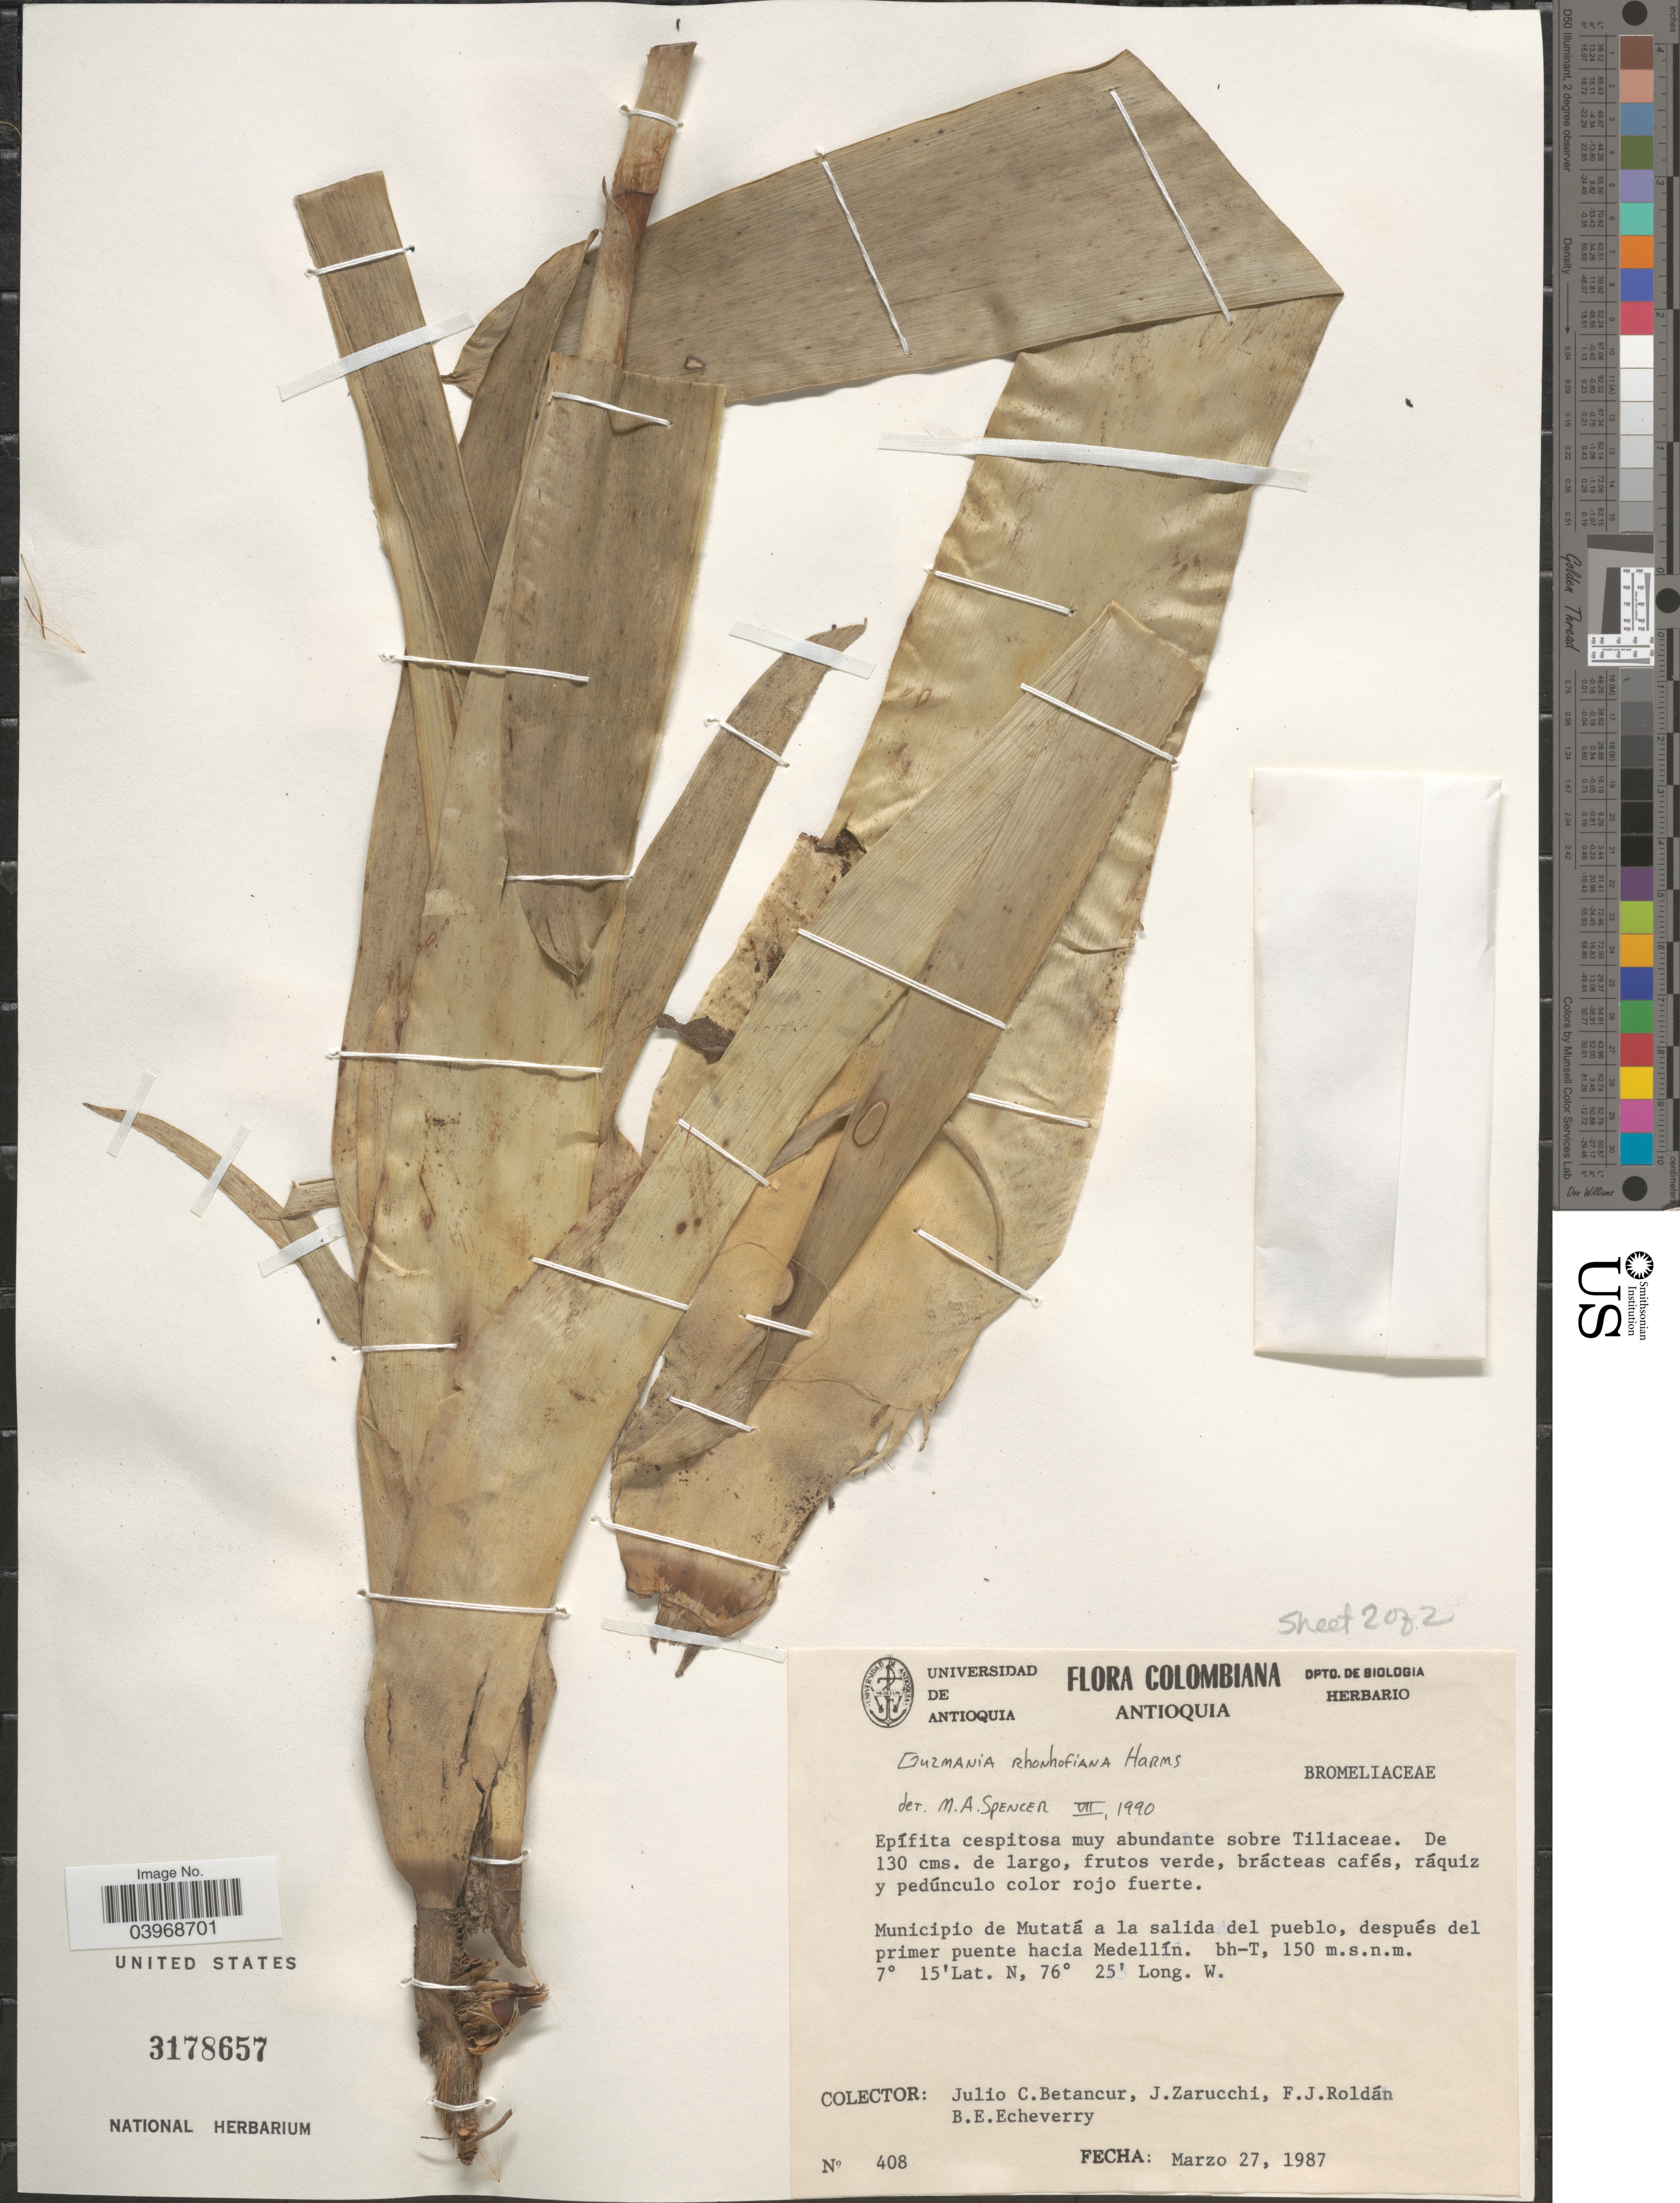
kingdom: Plantae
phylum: Tracheophyta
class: Liliopsida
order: Poales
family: Bromeliaceae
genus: Guzmania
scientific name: Guzmania rhonhofiana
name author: Harms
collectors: J. C. Betancur, J. L. Zarucchi, F. J. Roldán & B. Echeverry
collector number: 408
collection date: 1987-03-27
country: Colombia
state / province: Antioquia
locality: Municipio de Mutatá a la salida del pueblo, después del primer puente hacia Medellín. bh-T.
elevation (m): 150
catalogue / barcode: US 3178657